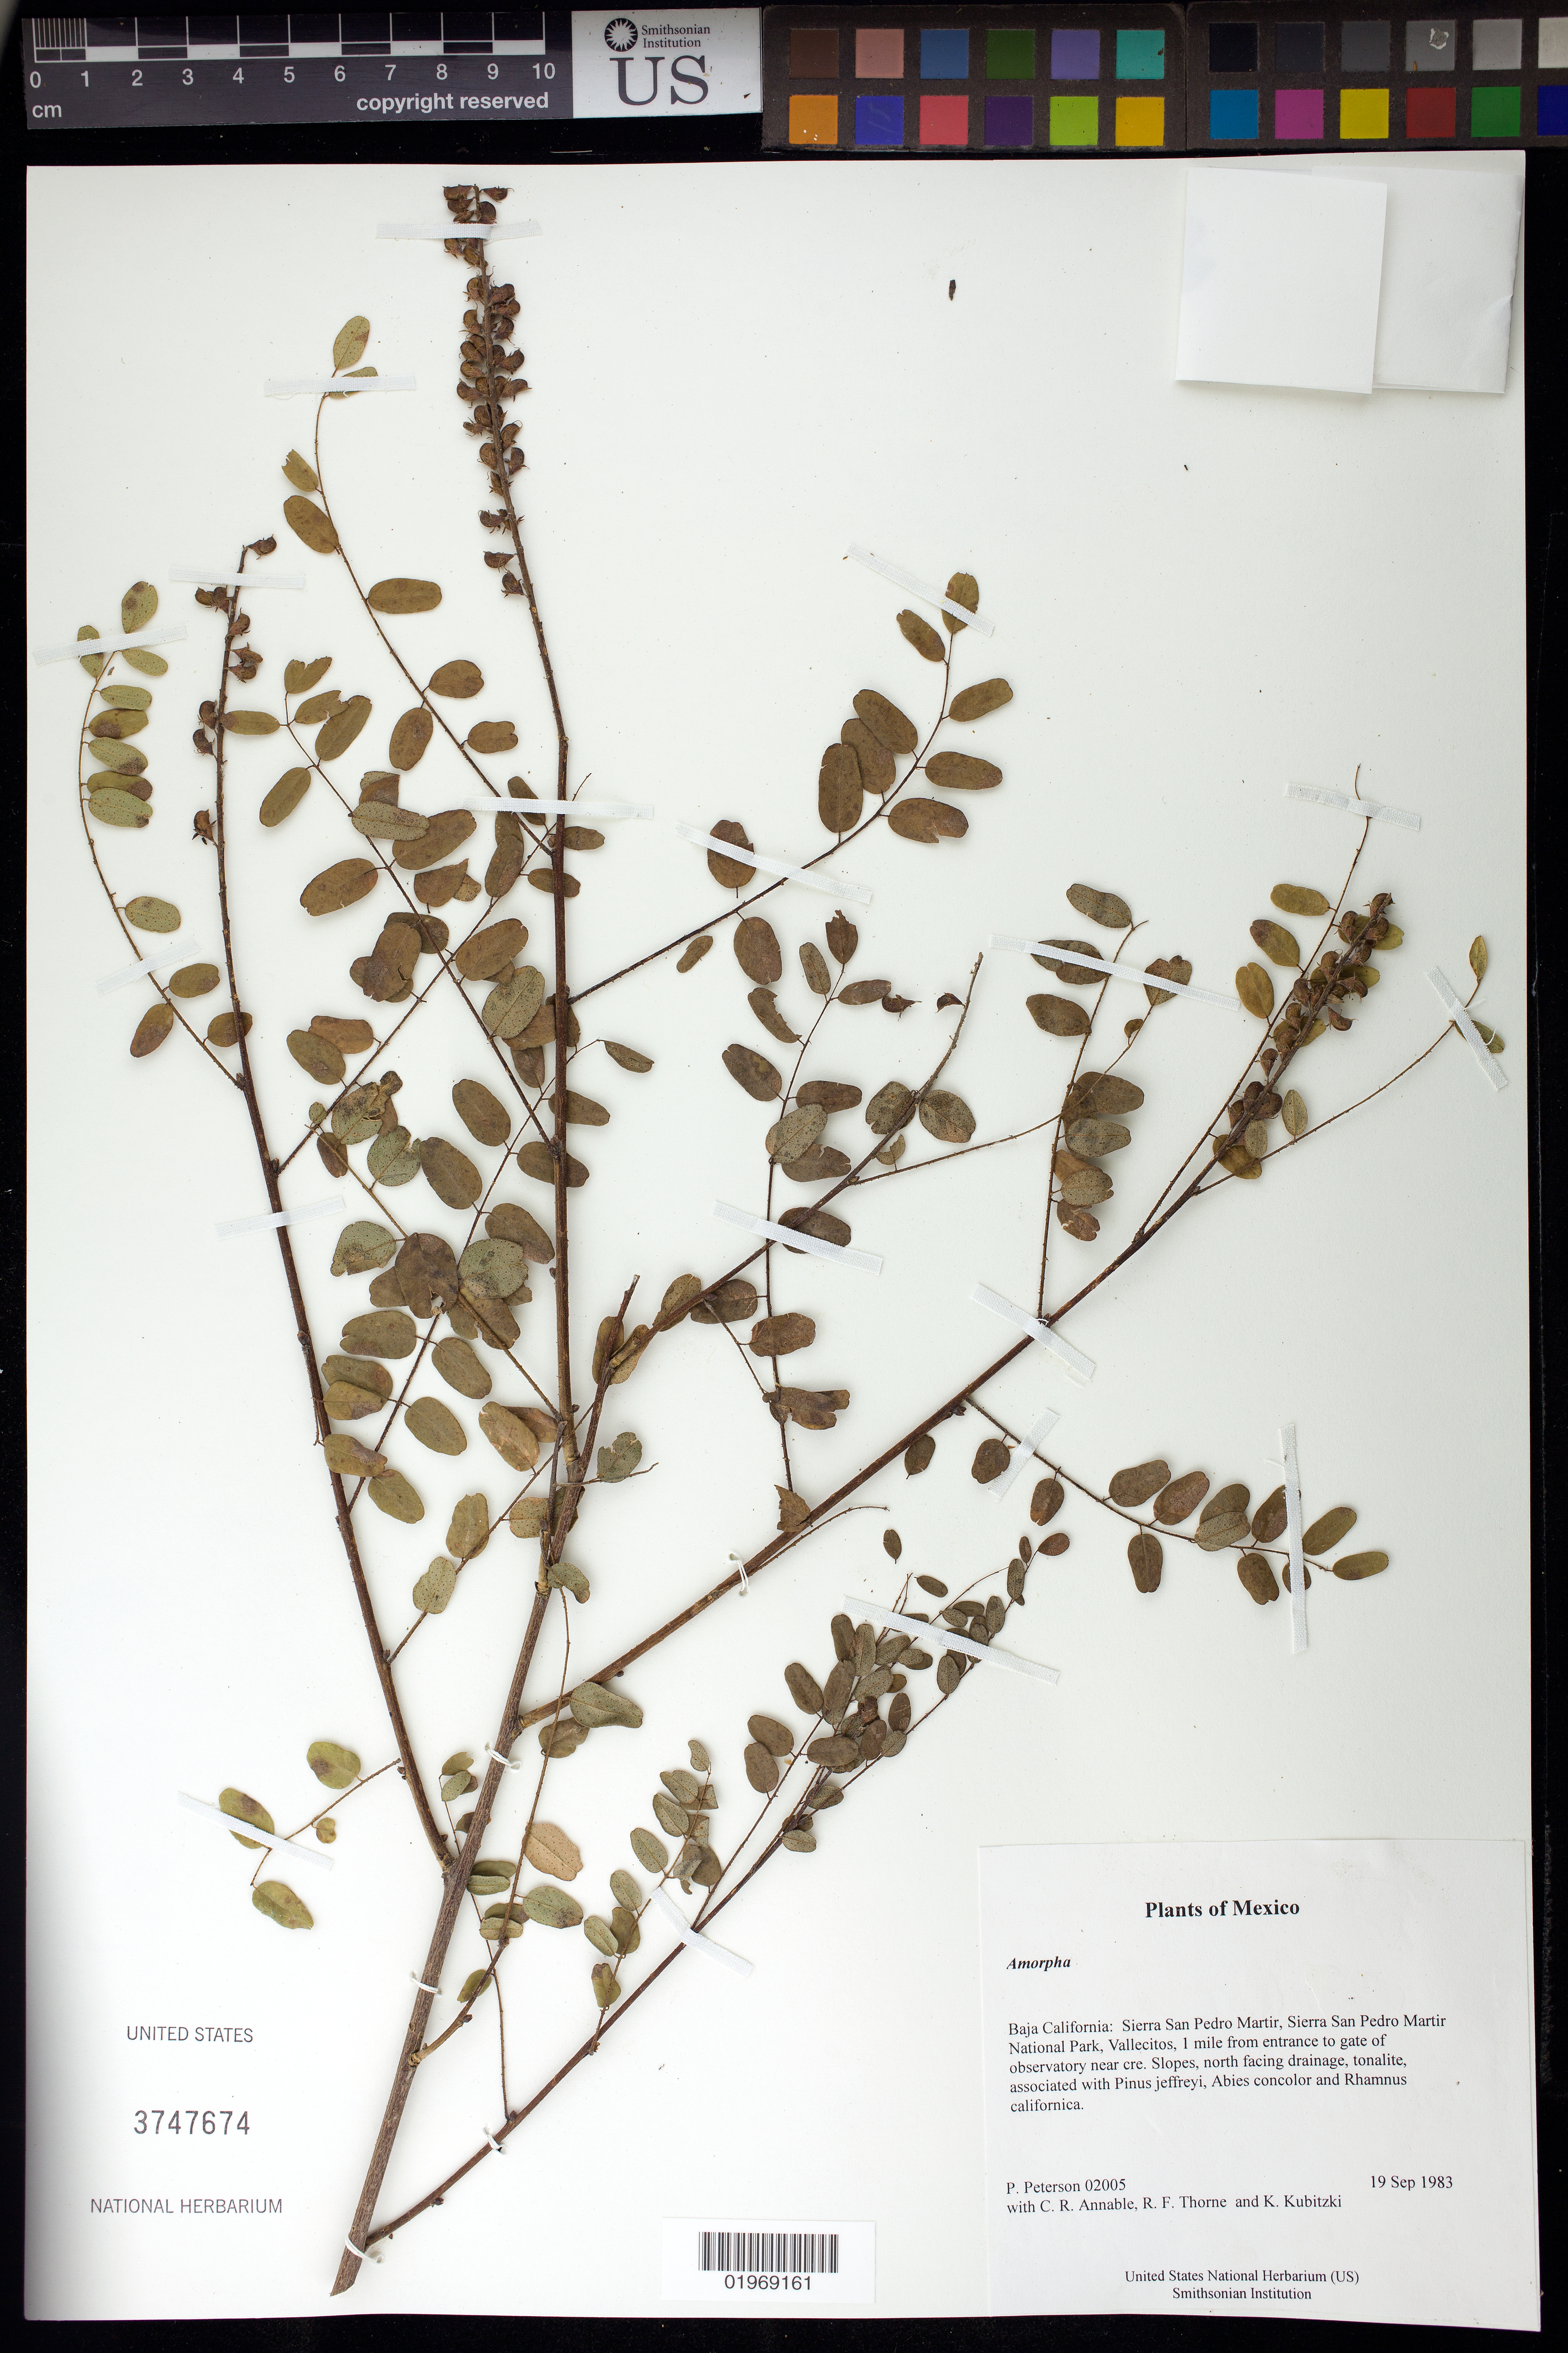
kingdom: Plantae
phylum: Tracheophyta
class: Magnoliopsida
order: Fabales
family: Fabaceae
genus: Amorpha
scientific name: Amorpha sp.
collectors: P. M. Peterson, C. R. Annable, R. F. Thorne & K. Kubitzki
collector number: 02005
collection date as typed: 19 Sep 1983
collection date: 1983-09-19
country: Mexico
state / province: Baja California Norte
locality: Sierra San Pedro Martir, Sierra San Pedro Martir National Park, Vallecitos, 1 mile from entrance to gate of observatory near cre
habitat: Slopes, north facing drainage, tonalite, associated with Pinus jeffreyi, Abies concolor and Rhamnus californica.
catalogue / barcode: US 3747674